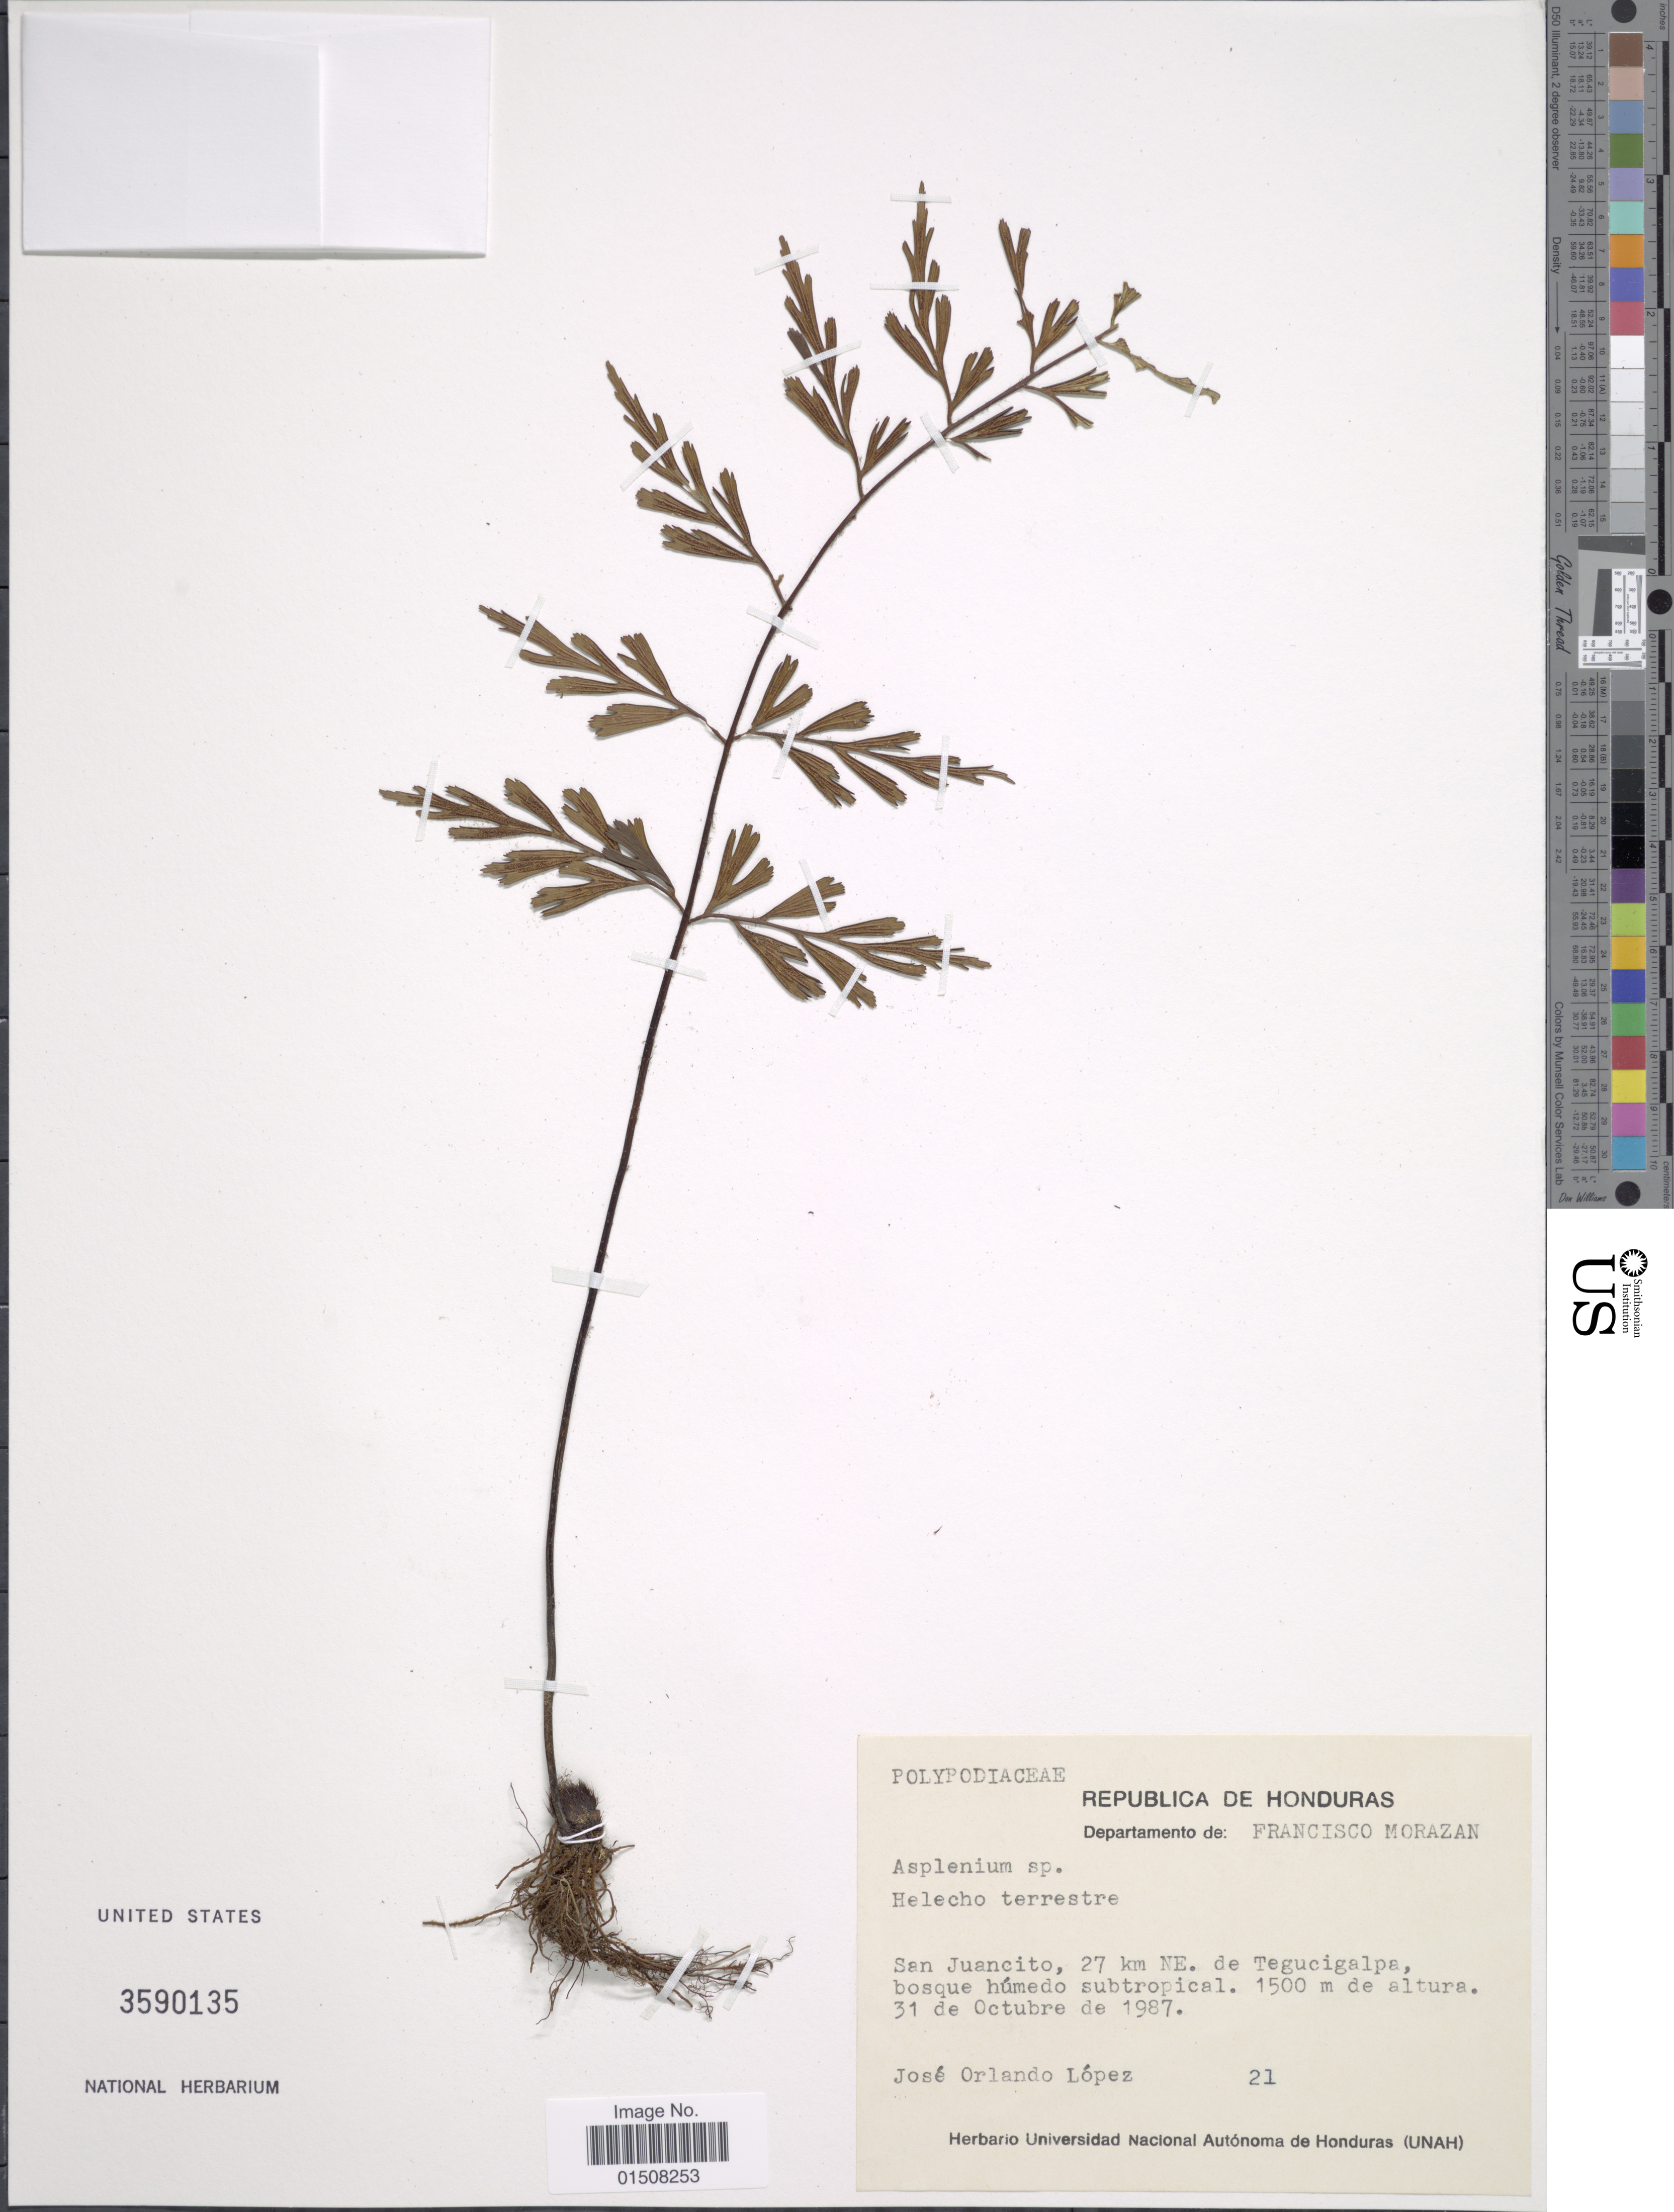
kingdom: Plantae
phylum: Tracheophyta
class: Polypodiopsida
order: Polypodiales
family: Aspleniaceae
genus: Asplenium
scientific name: Asplenium sp.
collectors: J. López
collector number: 21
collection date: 1987-10-31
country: Honduras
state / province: Fco. Morazán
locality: San Juancito, 27 km. NE. de Tegucigalpa, bosque humedo subtropical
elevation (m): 1500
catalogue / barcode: US 3590135